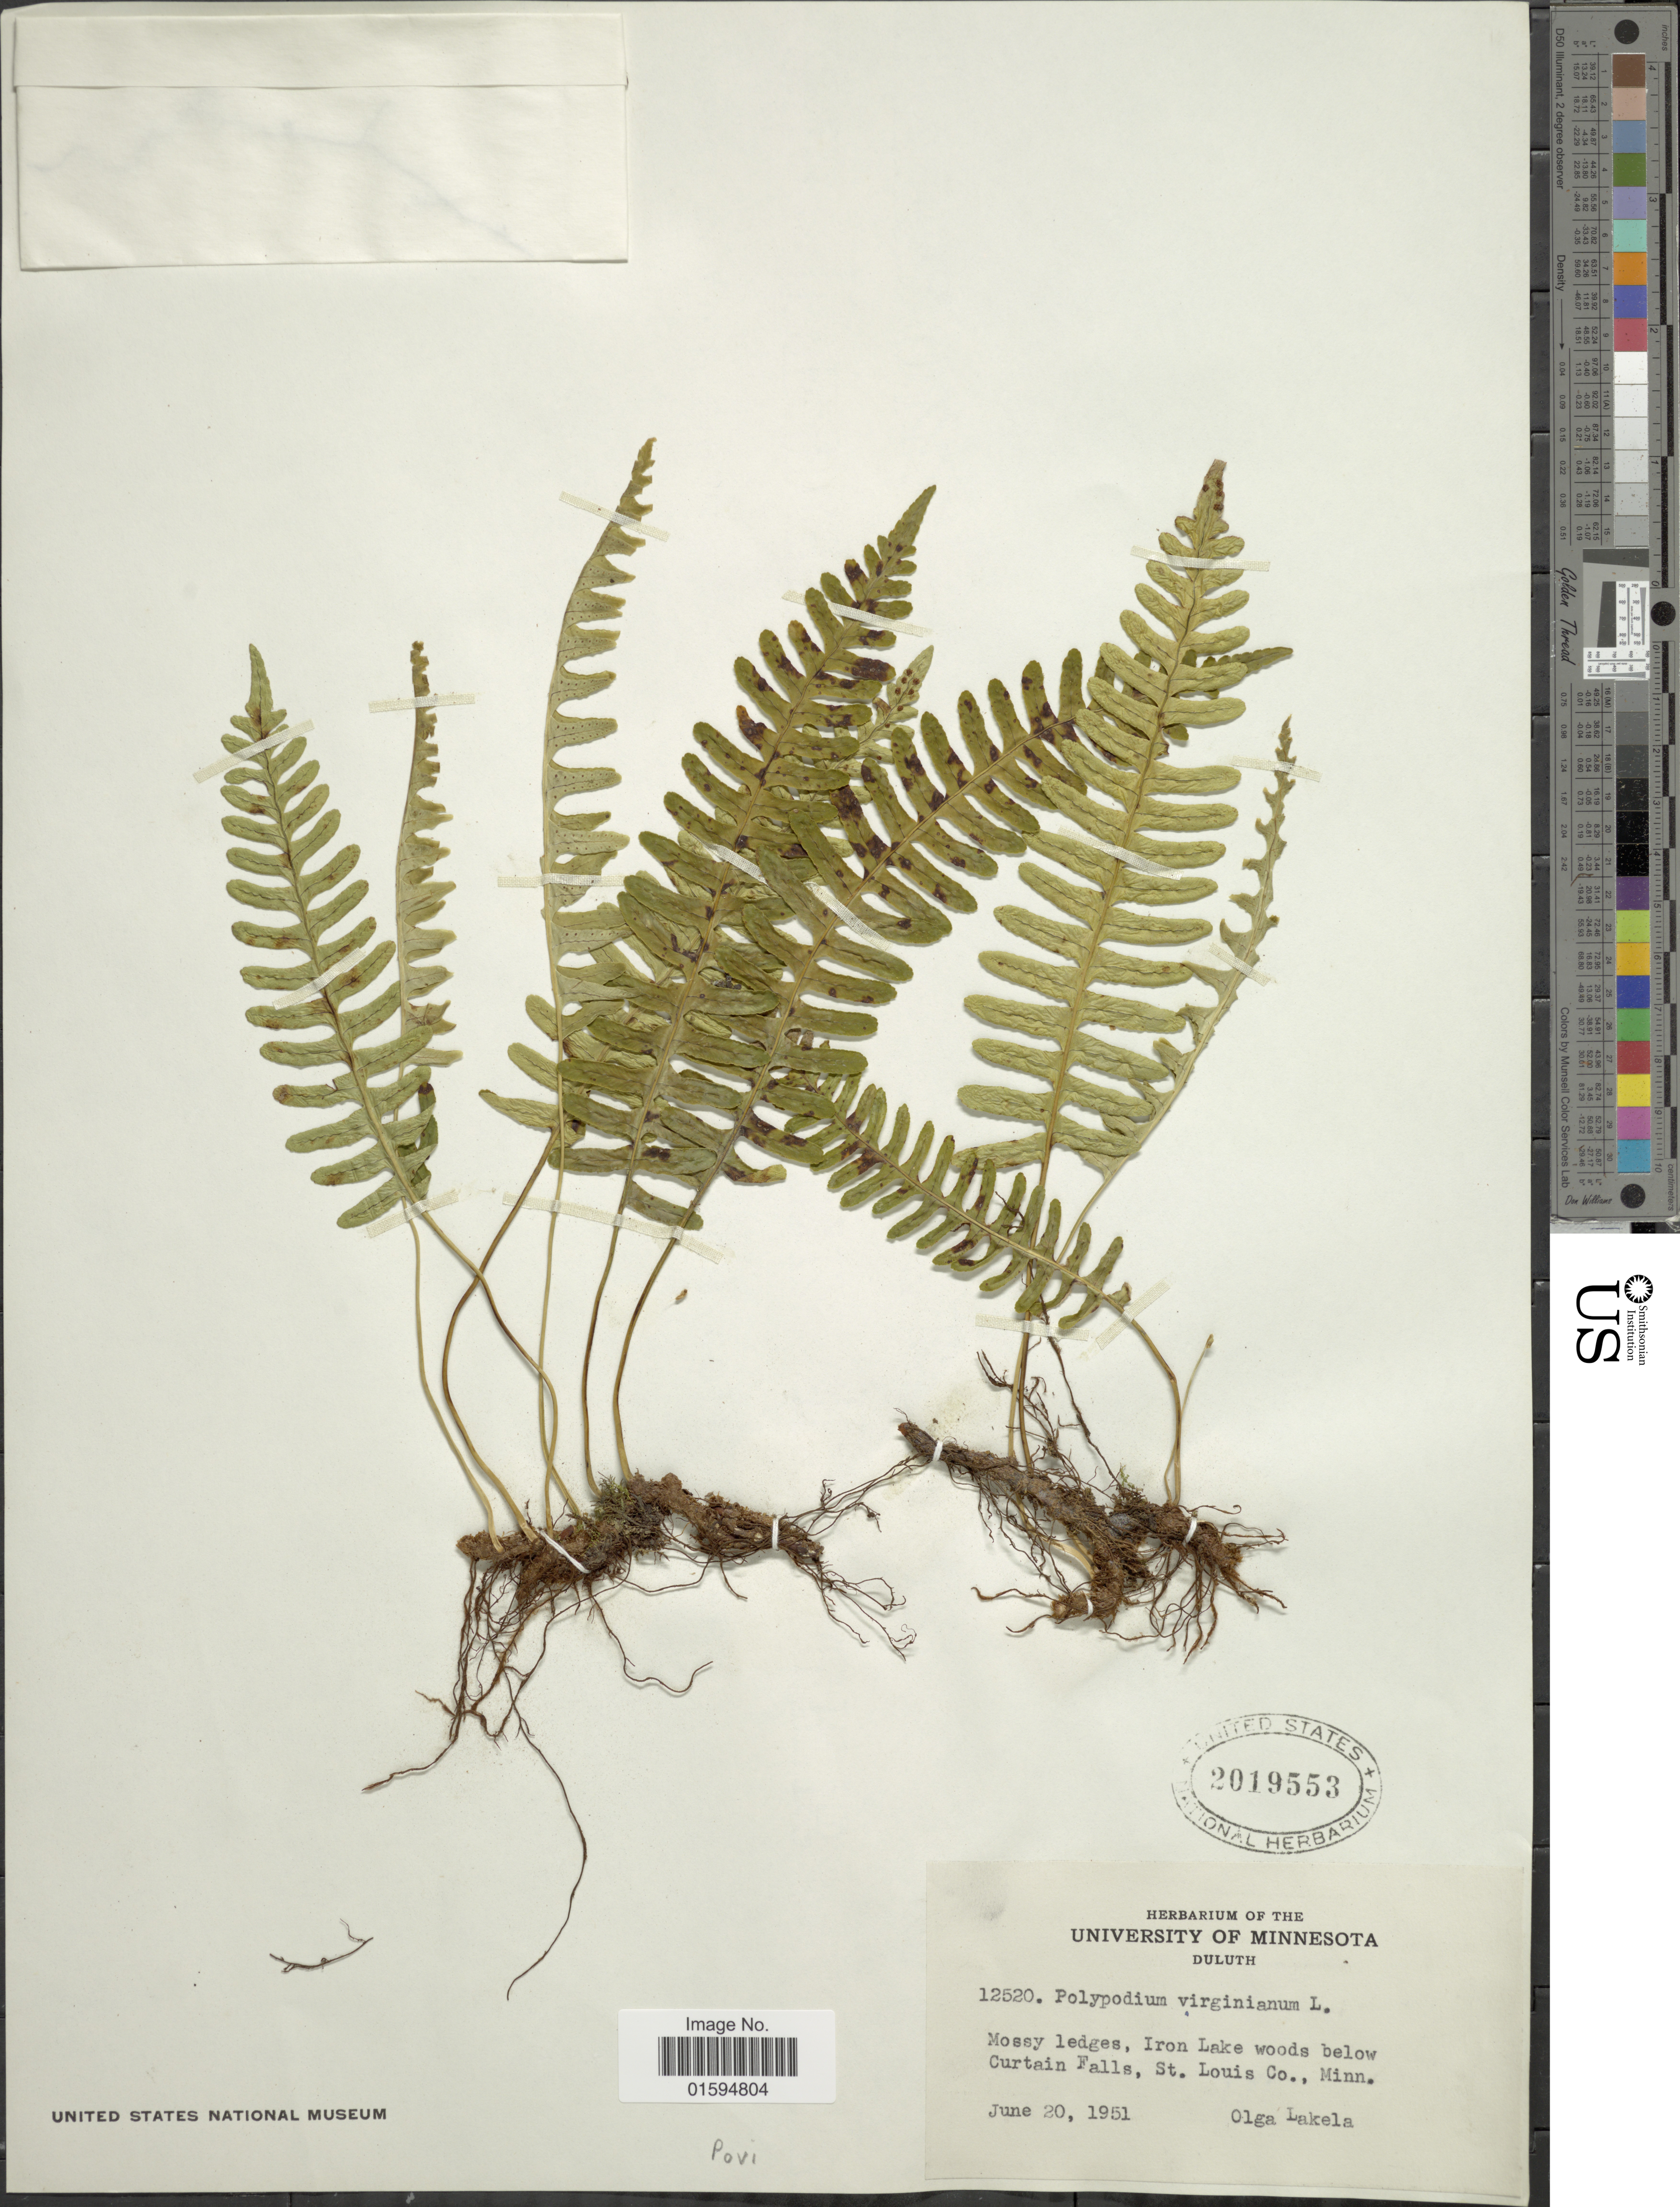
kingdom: Plantae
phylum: Tracheophyta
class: Polypodiopsida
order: Polypodiales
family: Polypodiaceae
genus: Polypodium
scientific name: Polypodium virginianum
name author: L.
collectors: O. K. Lakela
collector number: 12520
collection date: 1951-06-20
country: United States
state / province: Minnesota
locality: Mossy ledges, Iron Lake woods below Curtain Falls, St. Louis Co.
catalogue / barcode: US 2019553